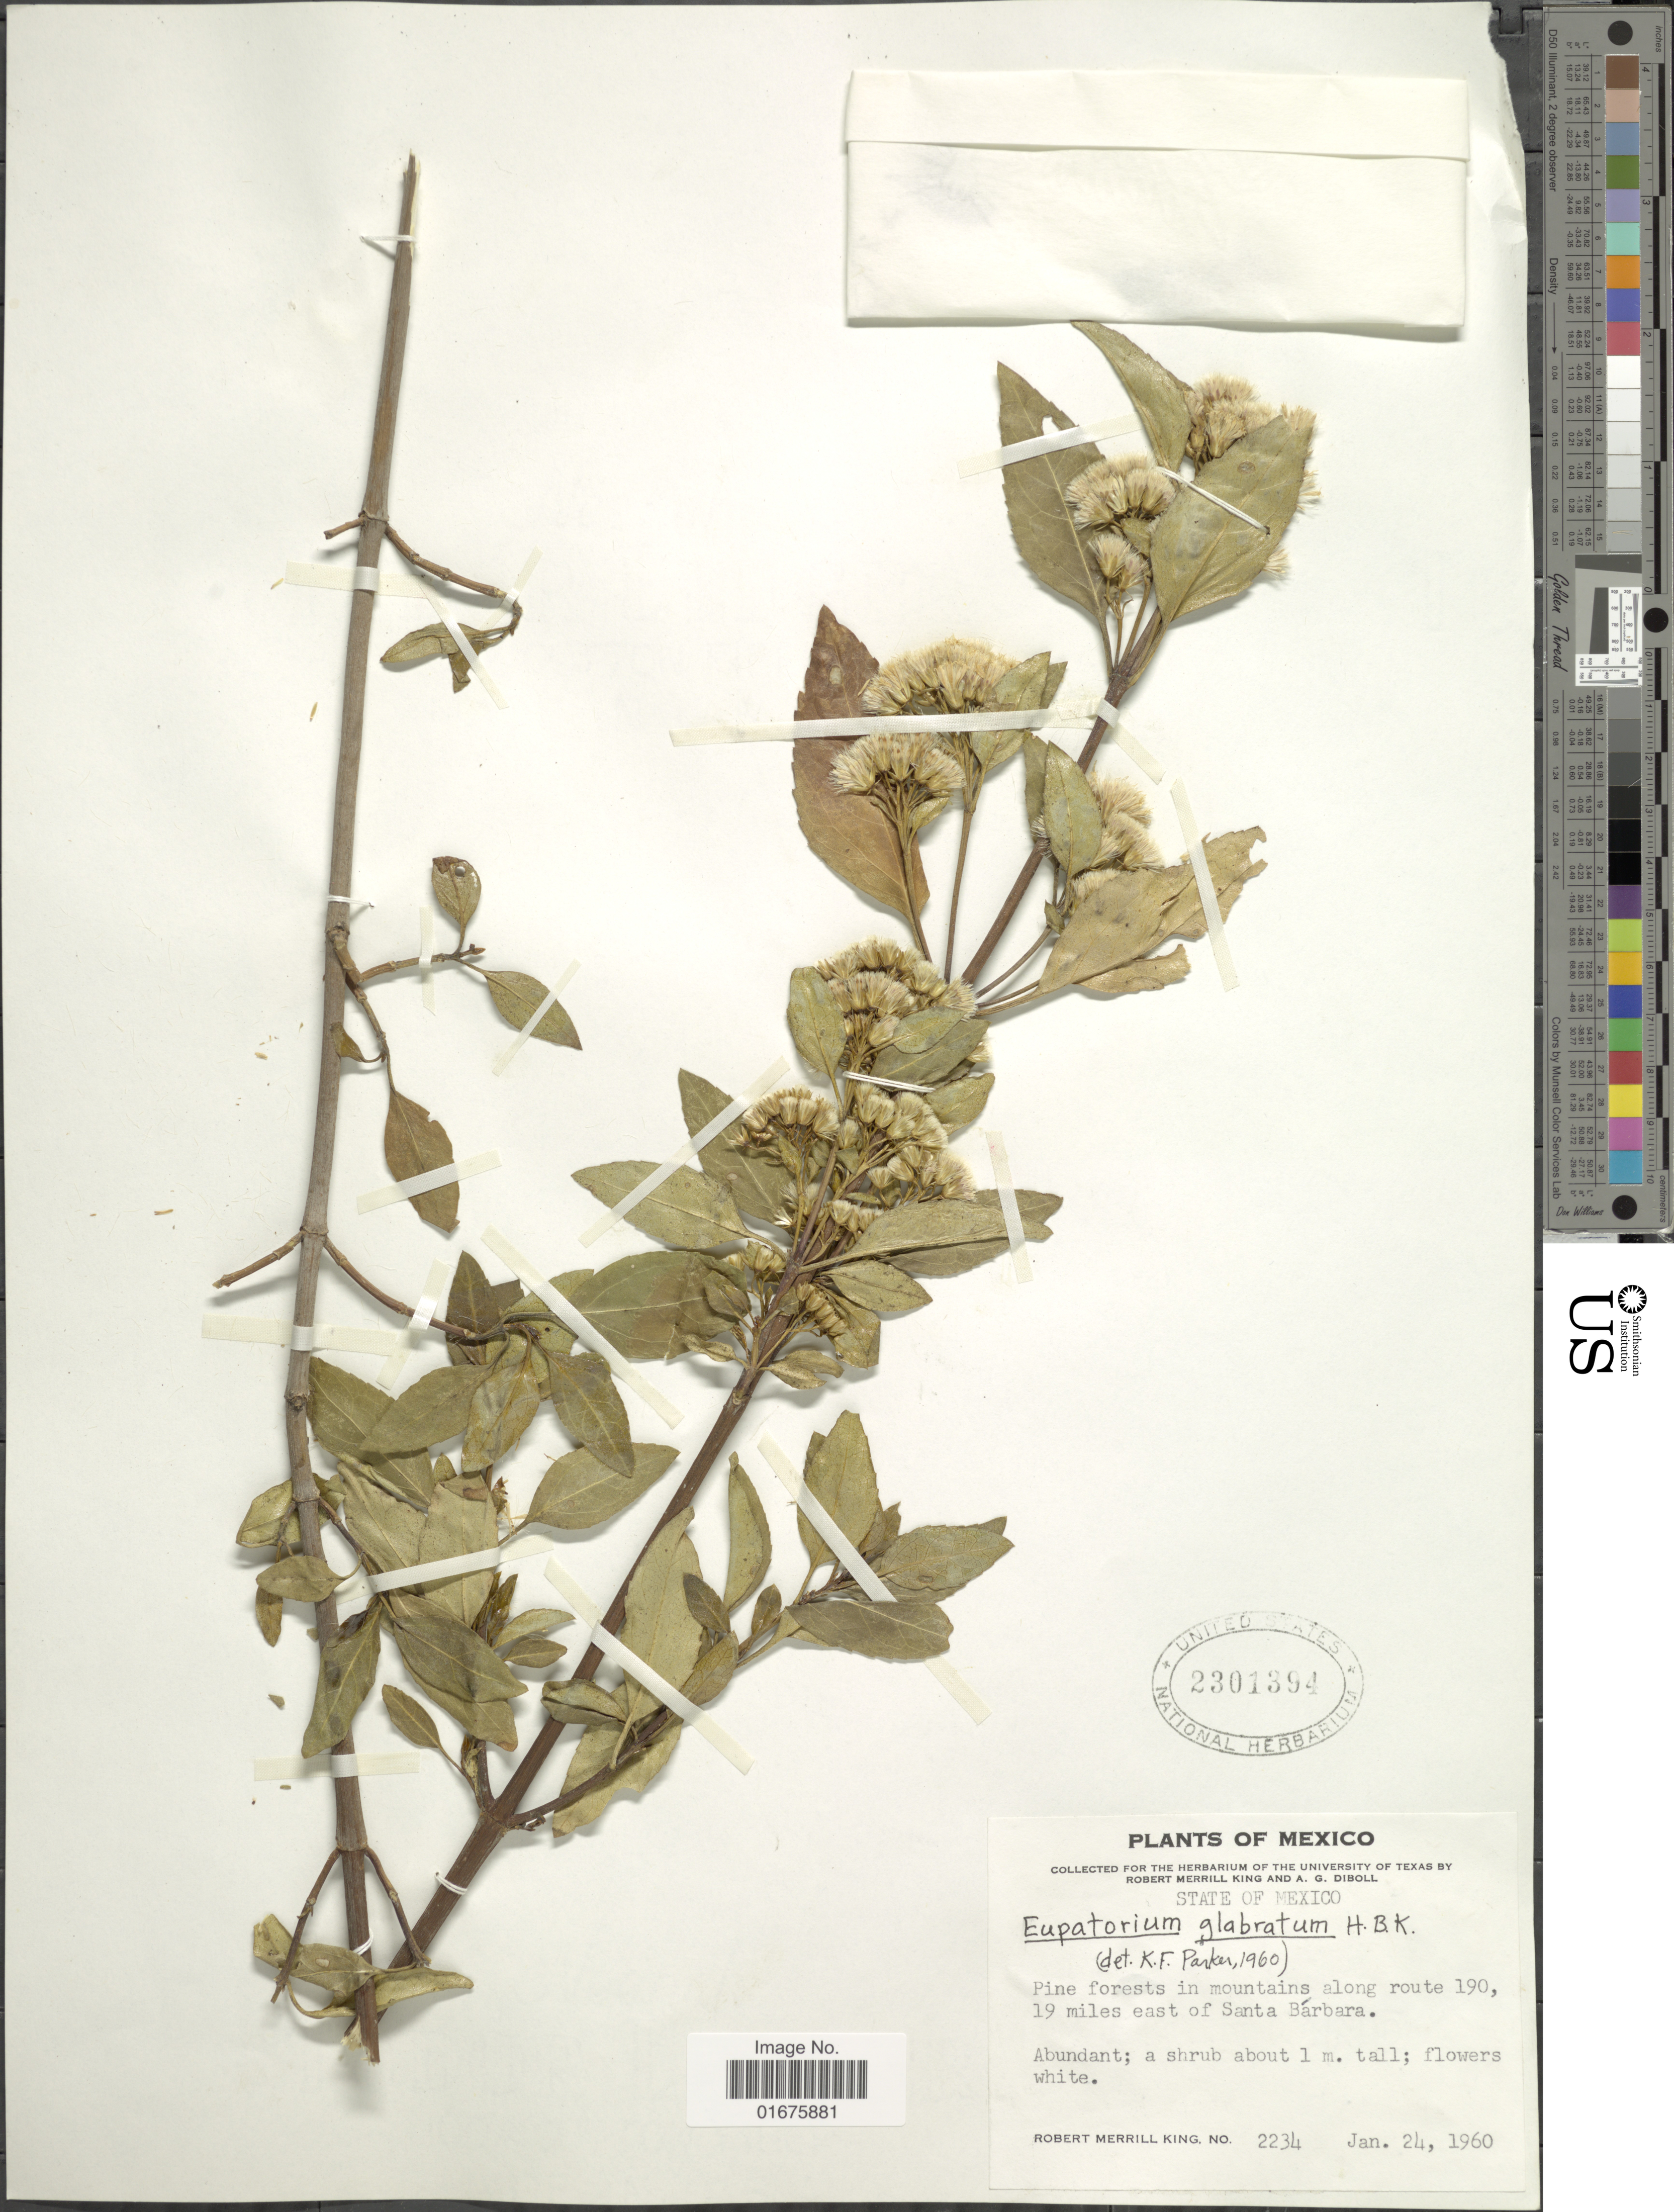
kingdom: Plantae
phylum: Tracheophyta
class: Magnoliopsida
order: Asterales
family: Asteraceae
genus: Ageratina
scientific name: Ageratina glabrata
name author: (Kunth) R.M. King & H. Rob.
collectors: R. M. King & A. Diboll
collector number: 2234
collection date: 1960-01-24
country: Mexico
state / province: México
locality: Pine forests in mountains along route 190, 19 miles east of Santa Bárbara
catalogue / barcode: US 2301394